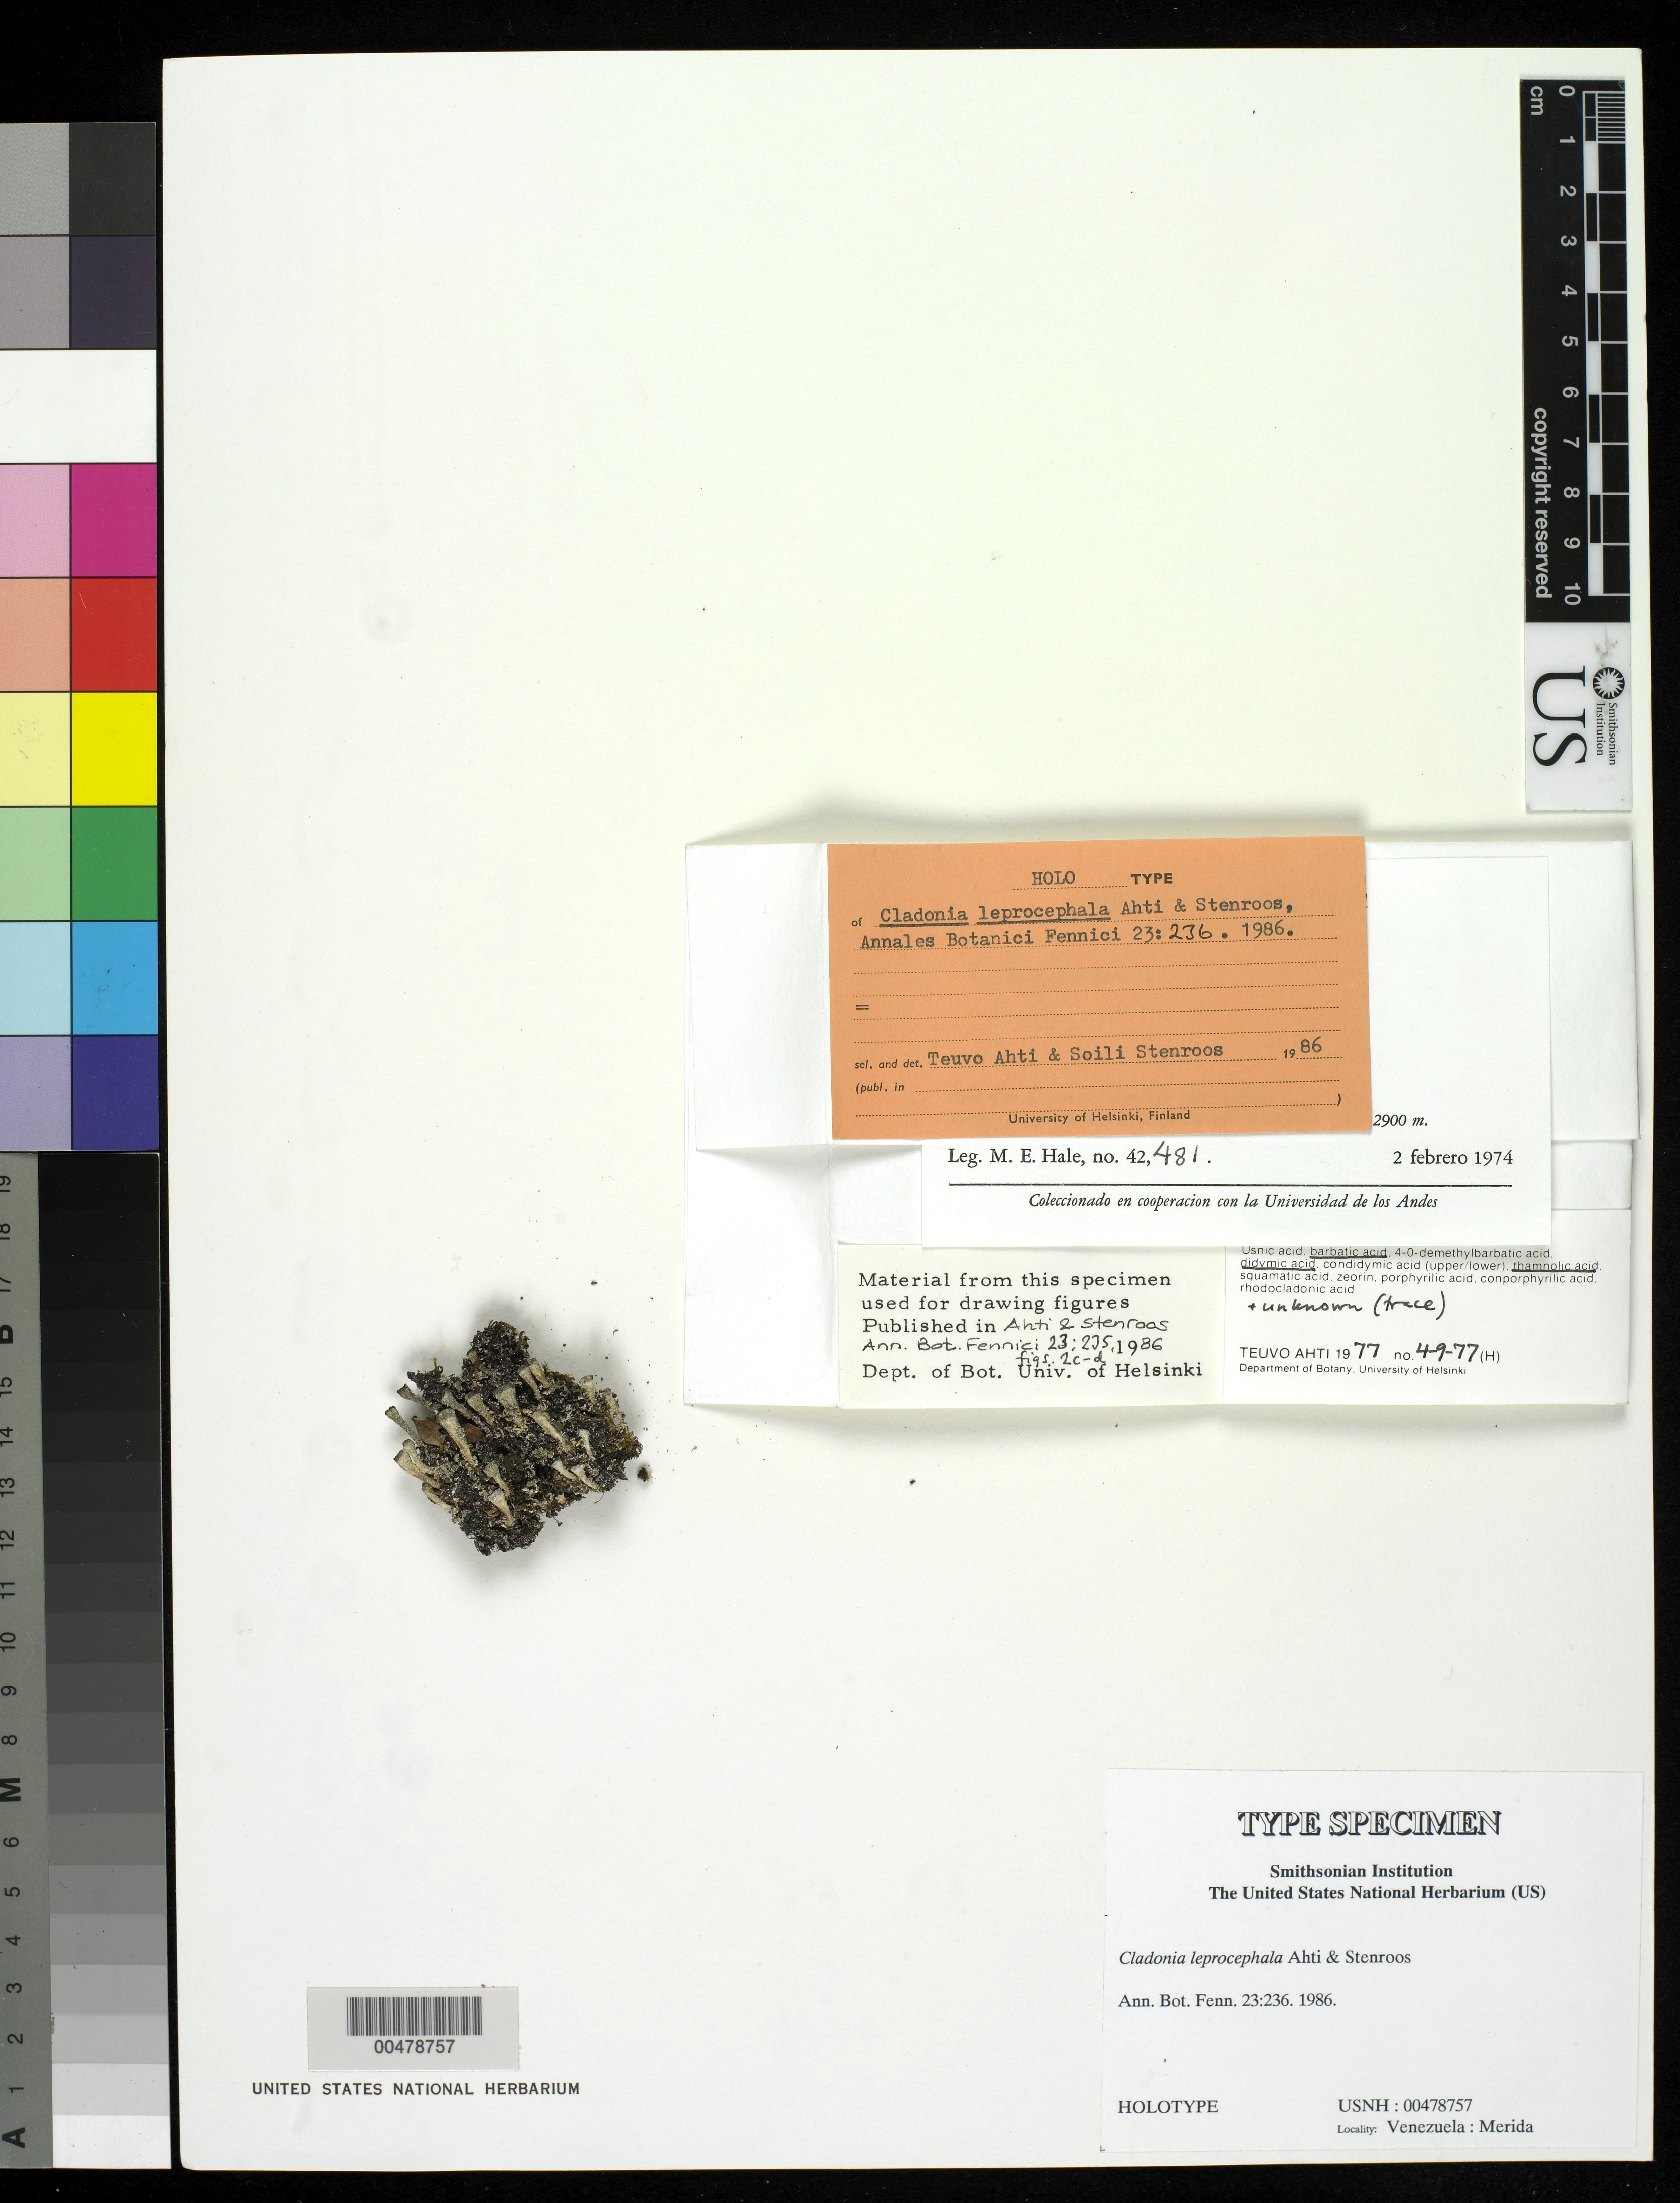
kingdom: Fungi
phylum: Ascomycota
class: Lecanoromycetes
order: Lecanorales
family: Cladoniaceae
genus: Cladonia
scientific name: Cladonia leprocephala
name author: Ahti & Stenroos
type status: Holotype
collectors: M. Hale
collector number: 42481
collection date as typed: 02 Feb 1974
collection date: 1974-02-02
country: Venezuela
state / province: Mérida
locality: Paramo La Negra between Delgradito & Portachuelo.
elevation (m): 2900